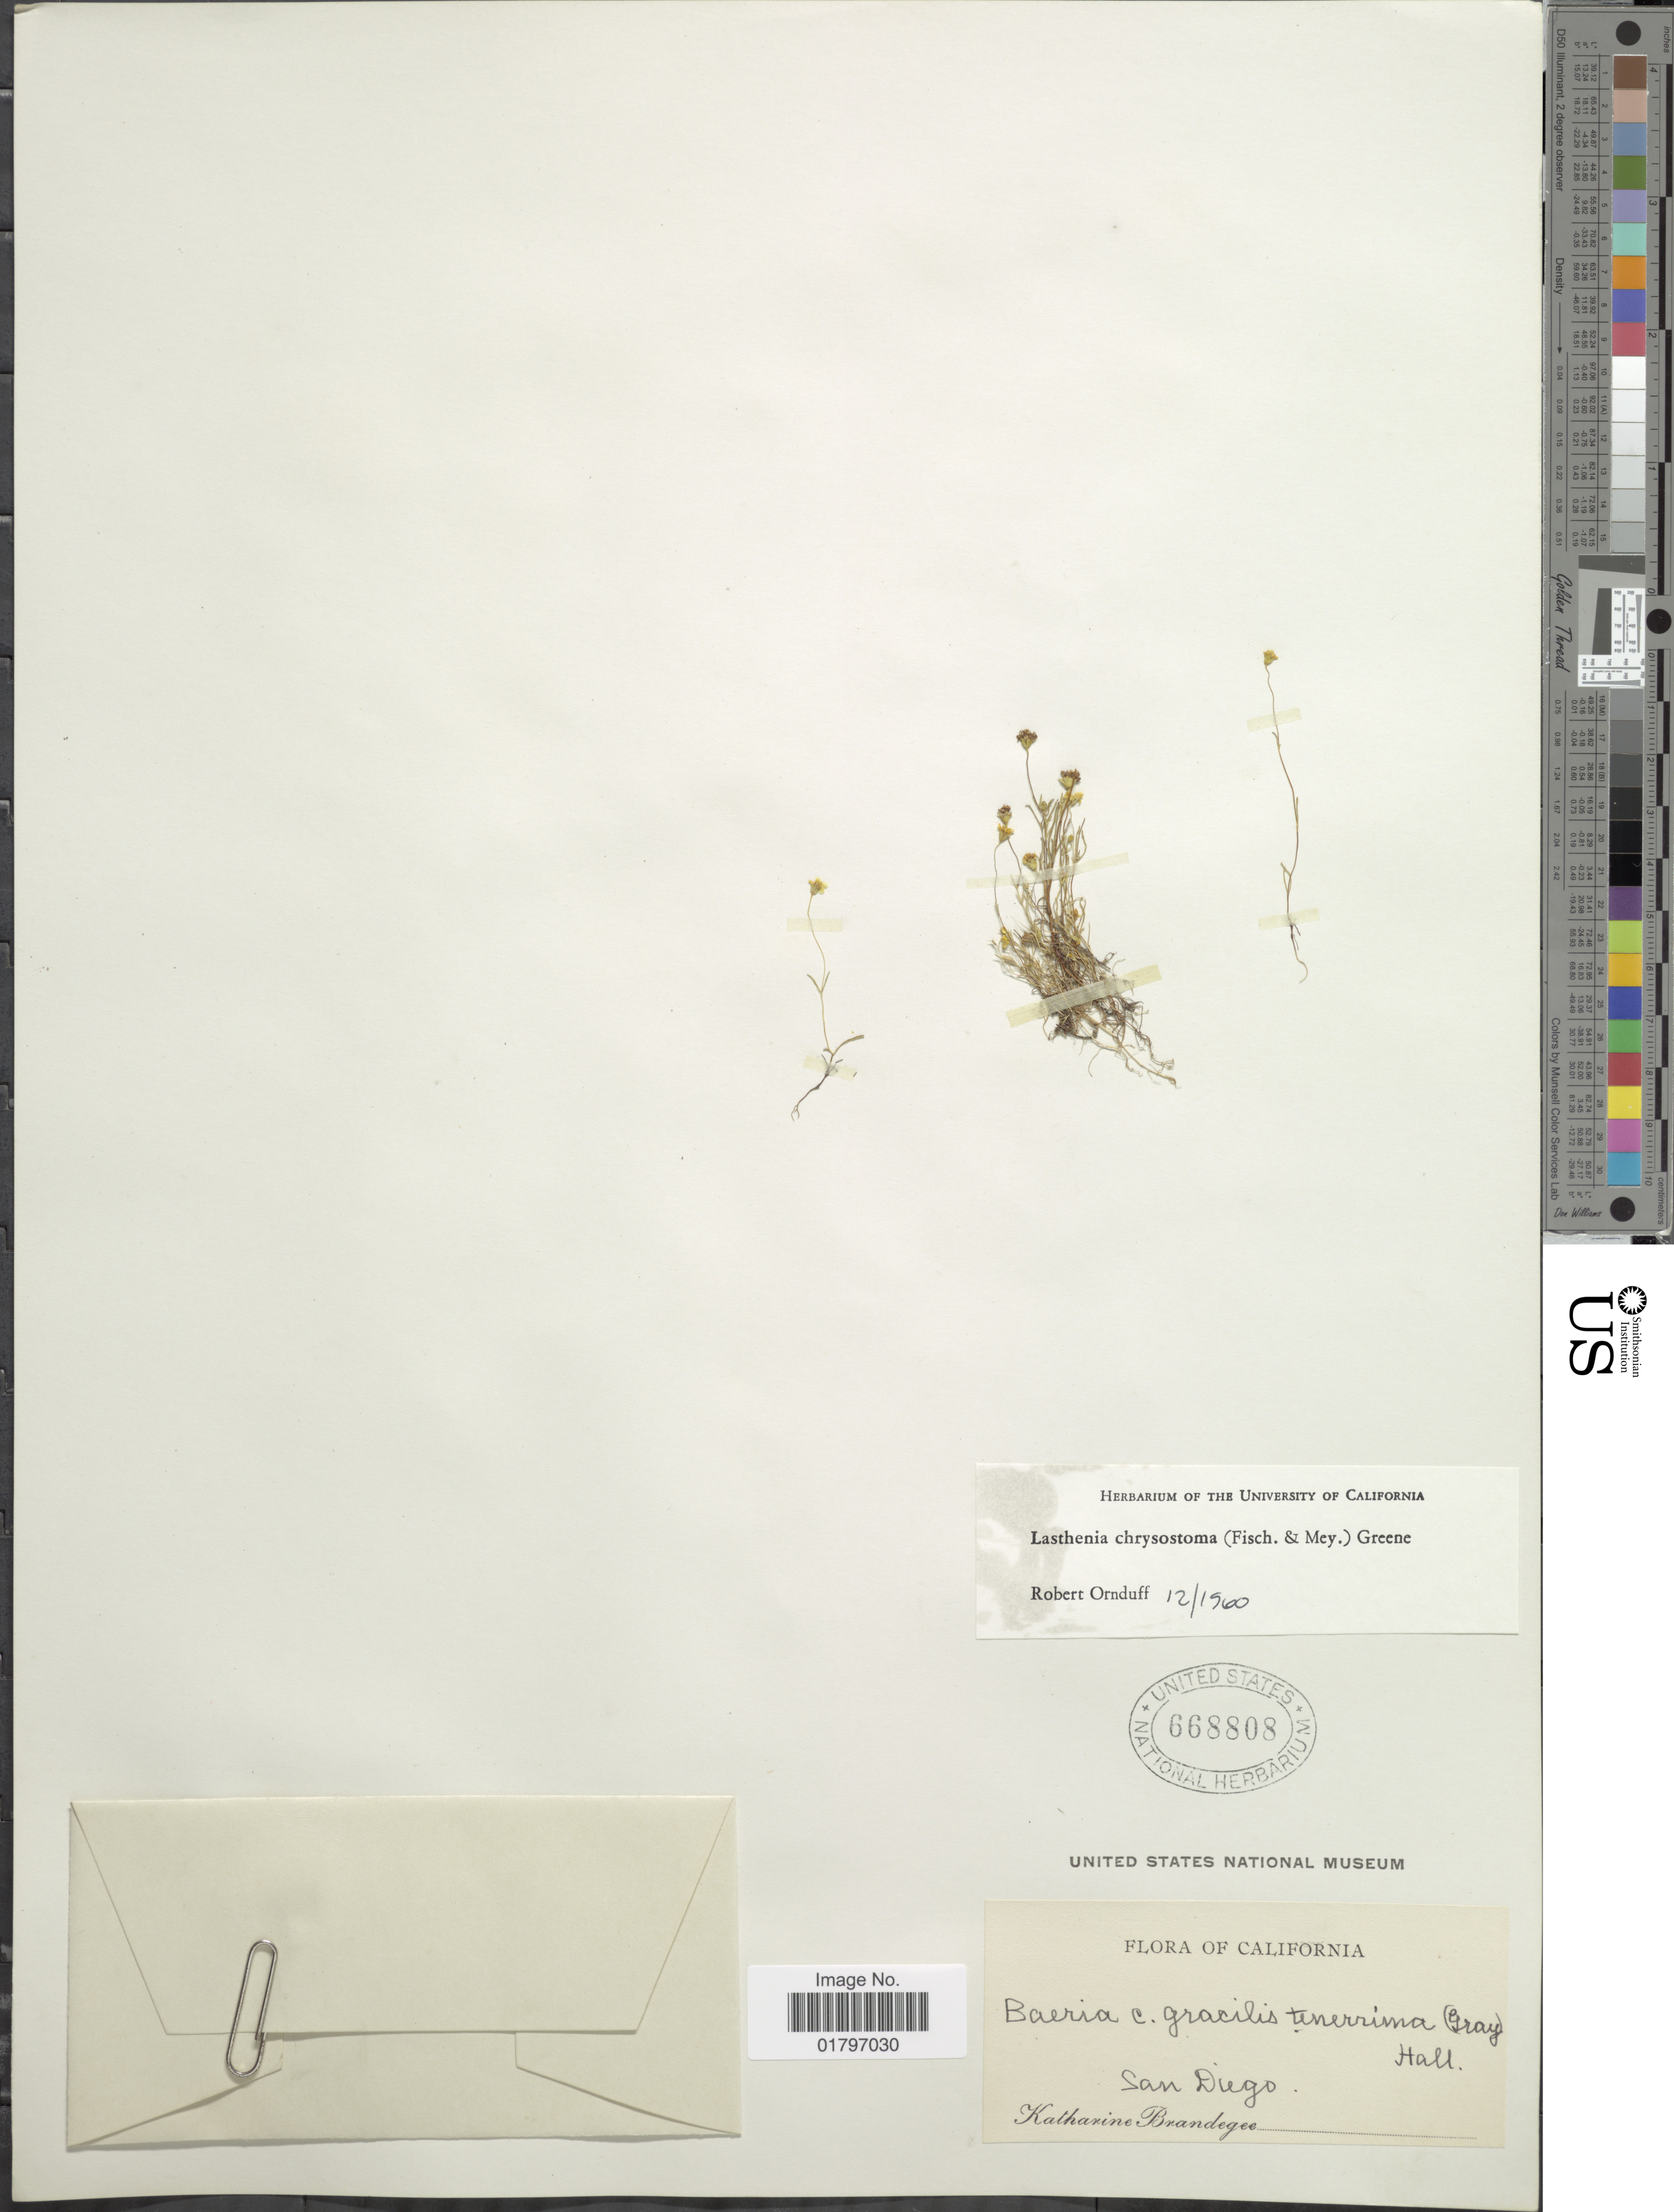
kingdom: Plantae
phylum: Tracheophyta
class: Magnoliopsida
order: Asterales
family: Asteraceae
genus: Lasthenia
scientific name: Lasthenia chrysostoma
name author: (Fisch. & C.A. Mey.) Greene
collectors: M. K. Brandegee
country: United States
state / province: California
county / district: San Diego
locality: San Diego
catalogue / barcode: US 668808